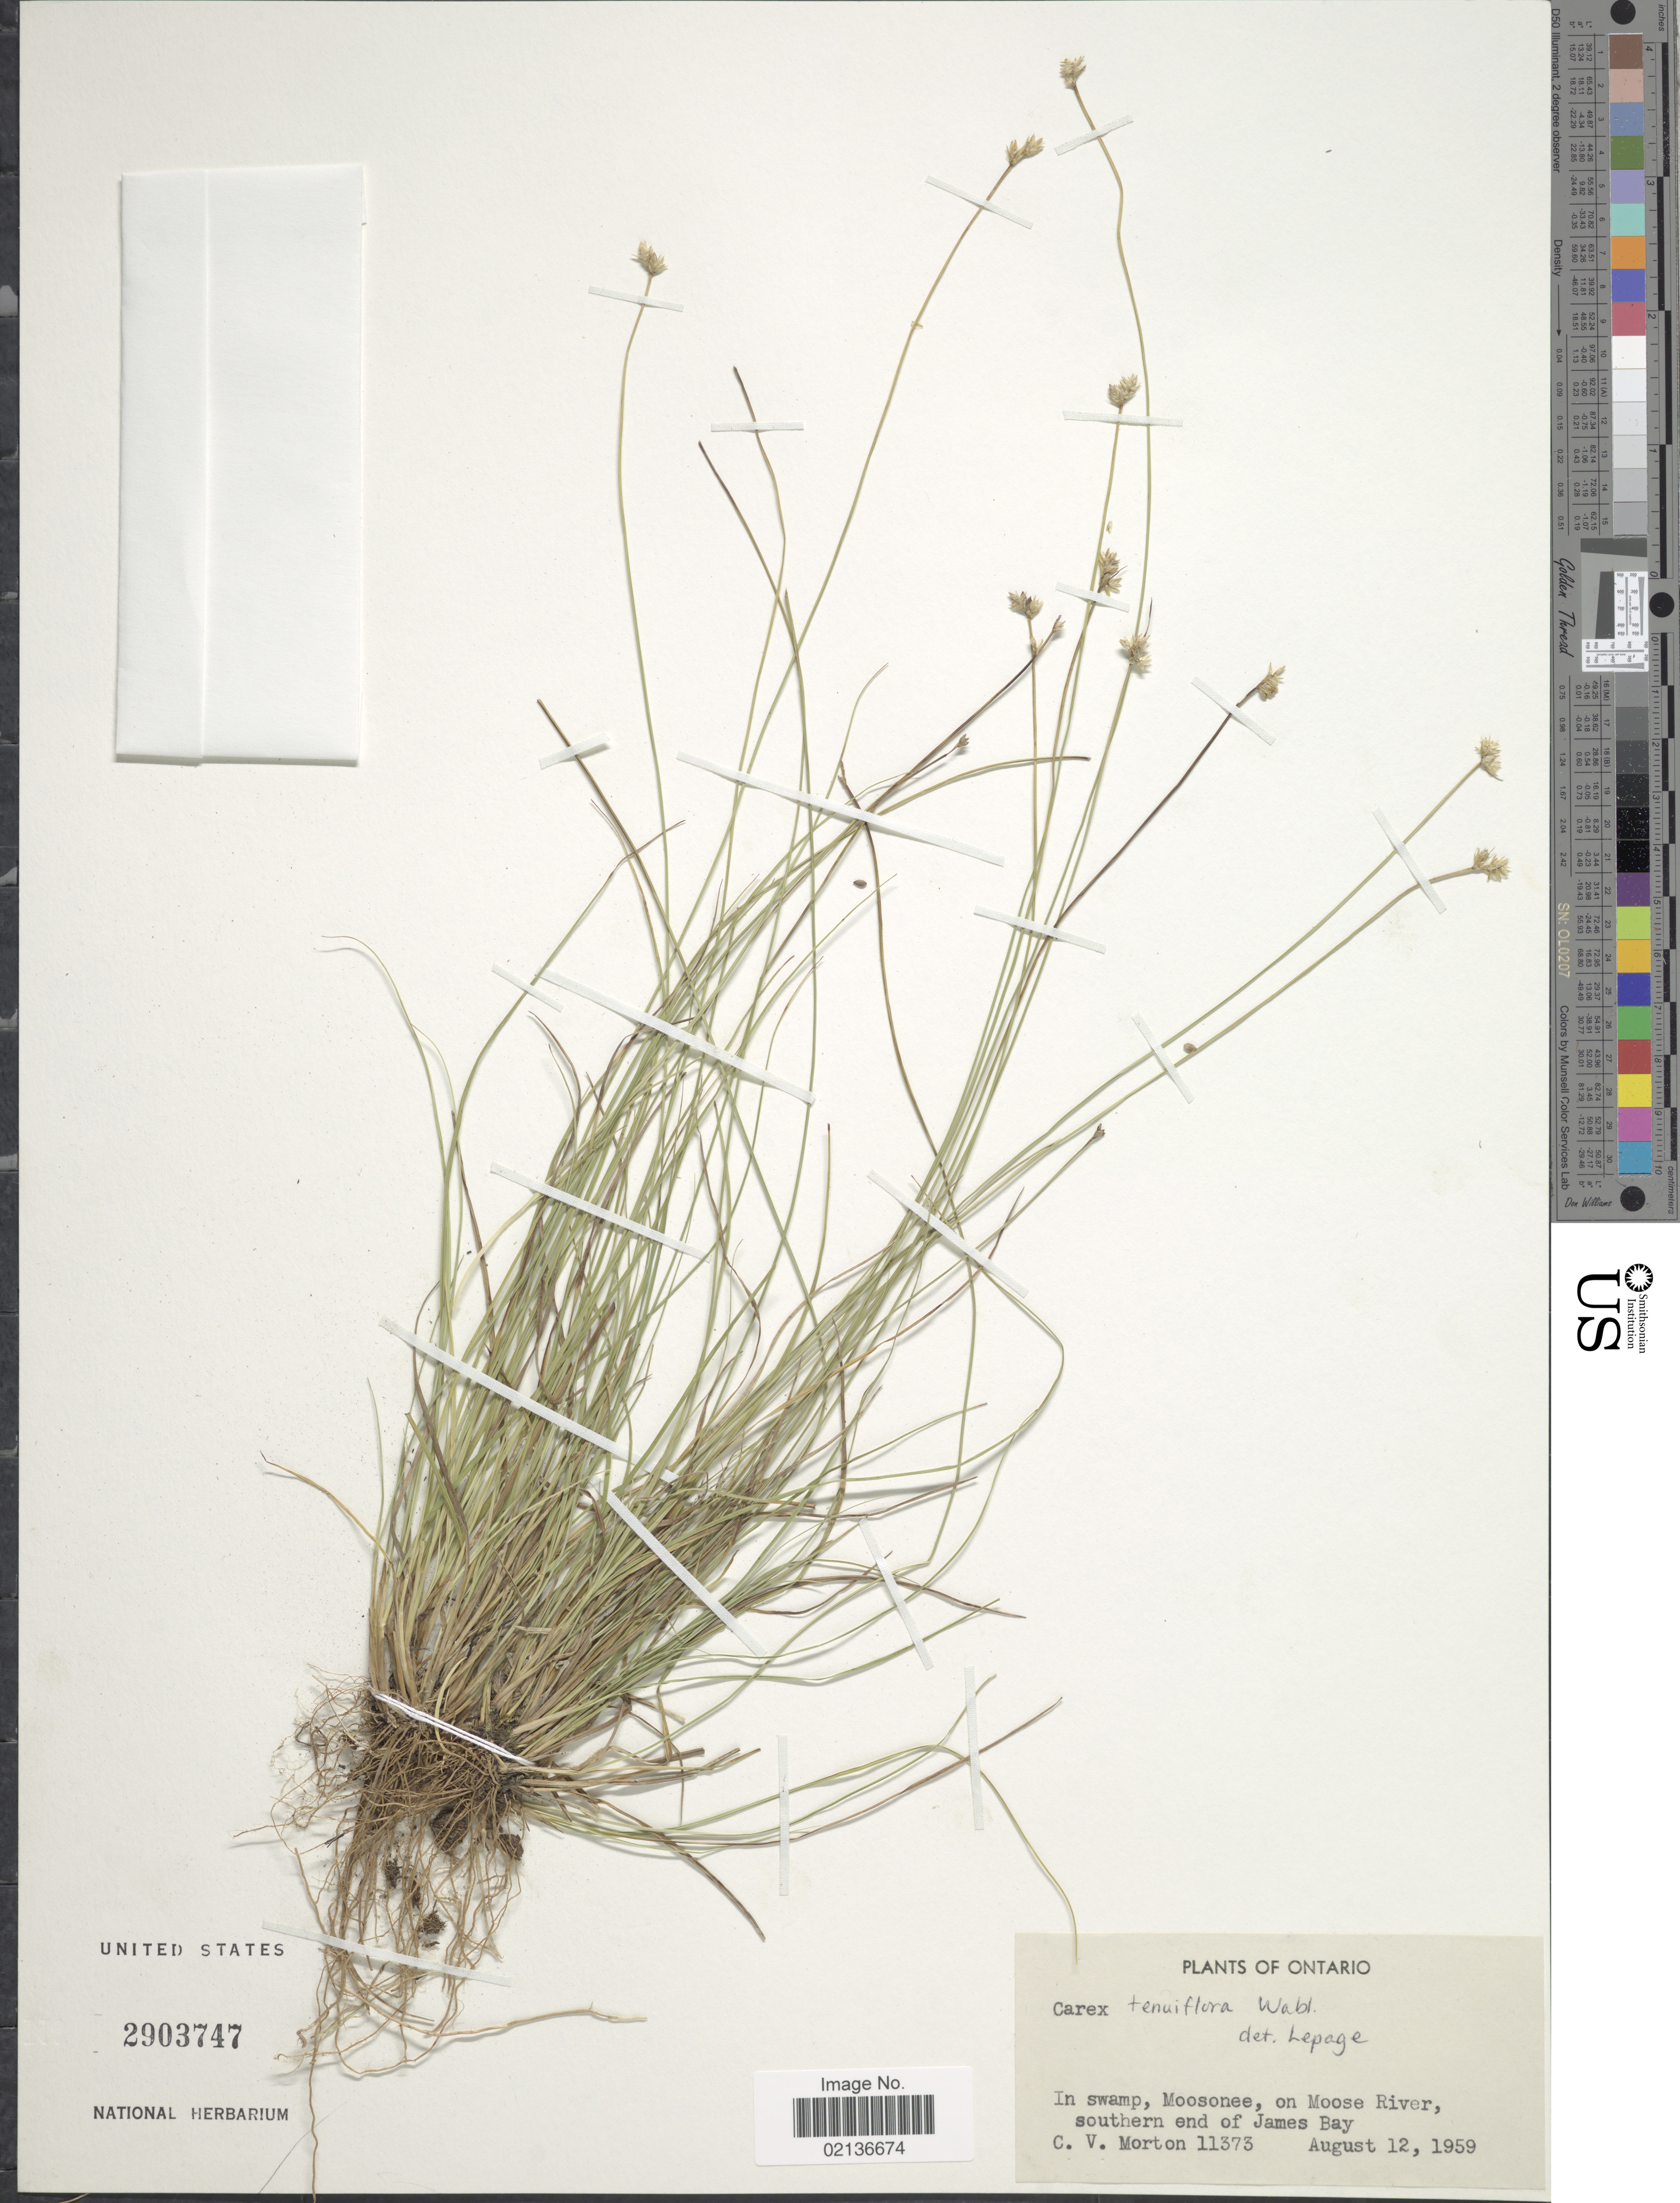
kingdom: Plantae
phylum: Tracheophyta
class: Liliopsida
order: Poales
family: Cyperaceae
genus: Carex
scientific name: Carex tenuiflora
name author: Wahlenb.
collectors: C. V. Morton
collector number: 11373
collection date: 1959-08-12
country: Canada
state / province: Ontario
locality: In swamp, Moosonee, on Moose River, southern end of James Bay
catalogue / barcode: US 2903747